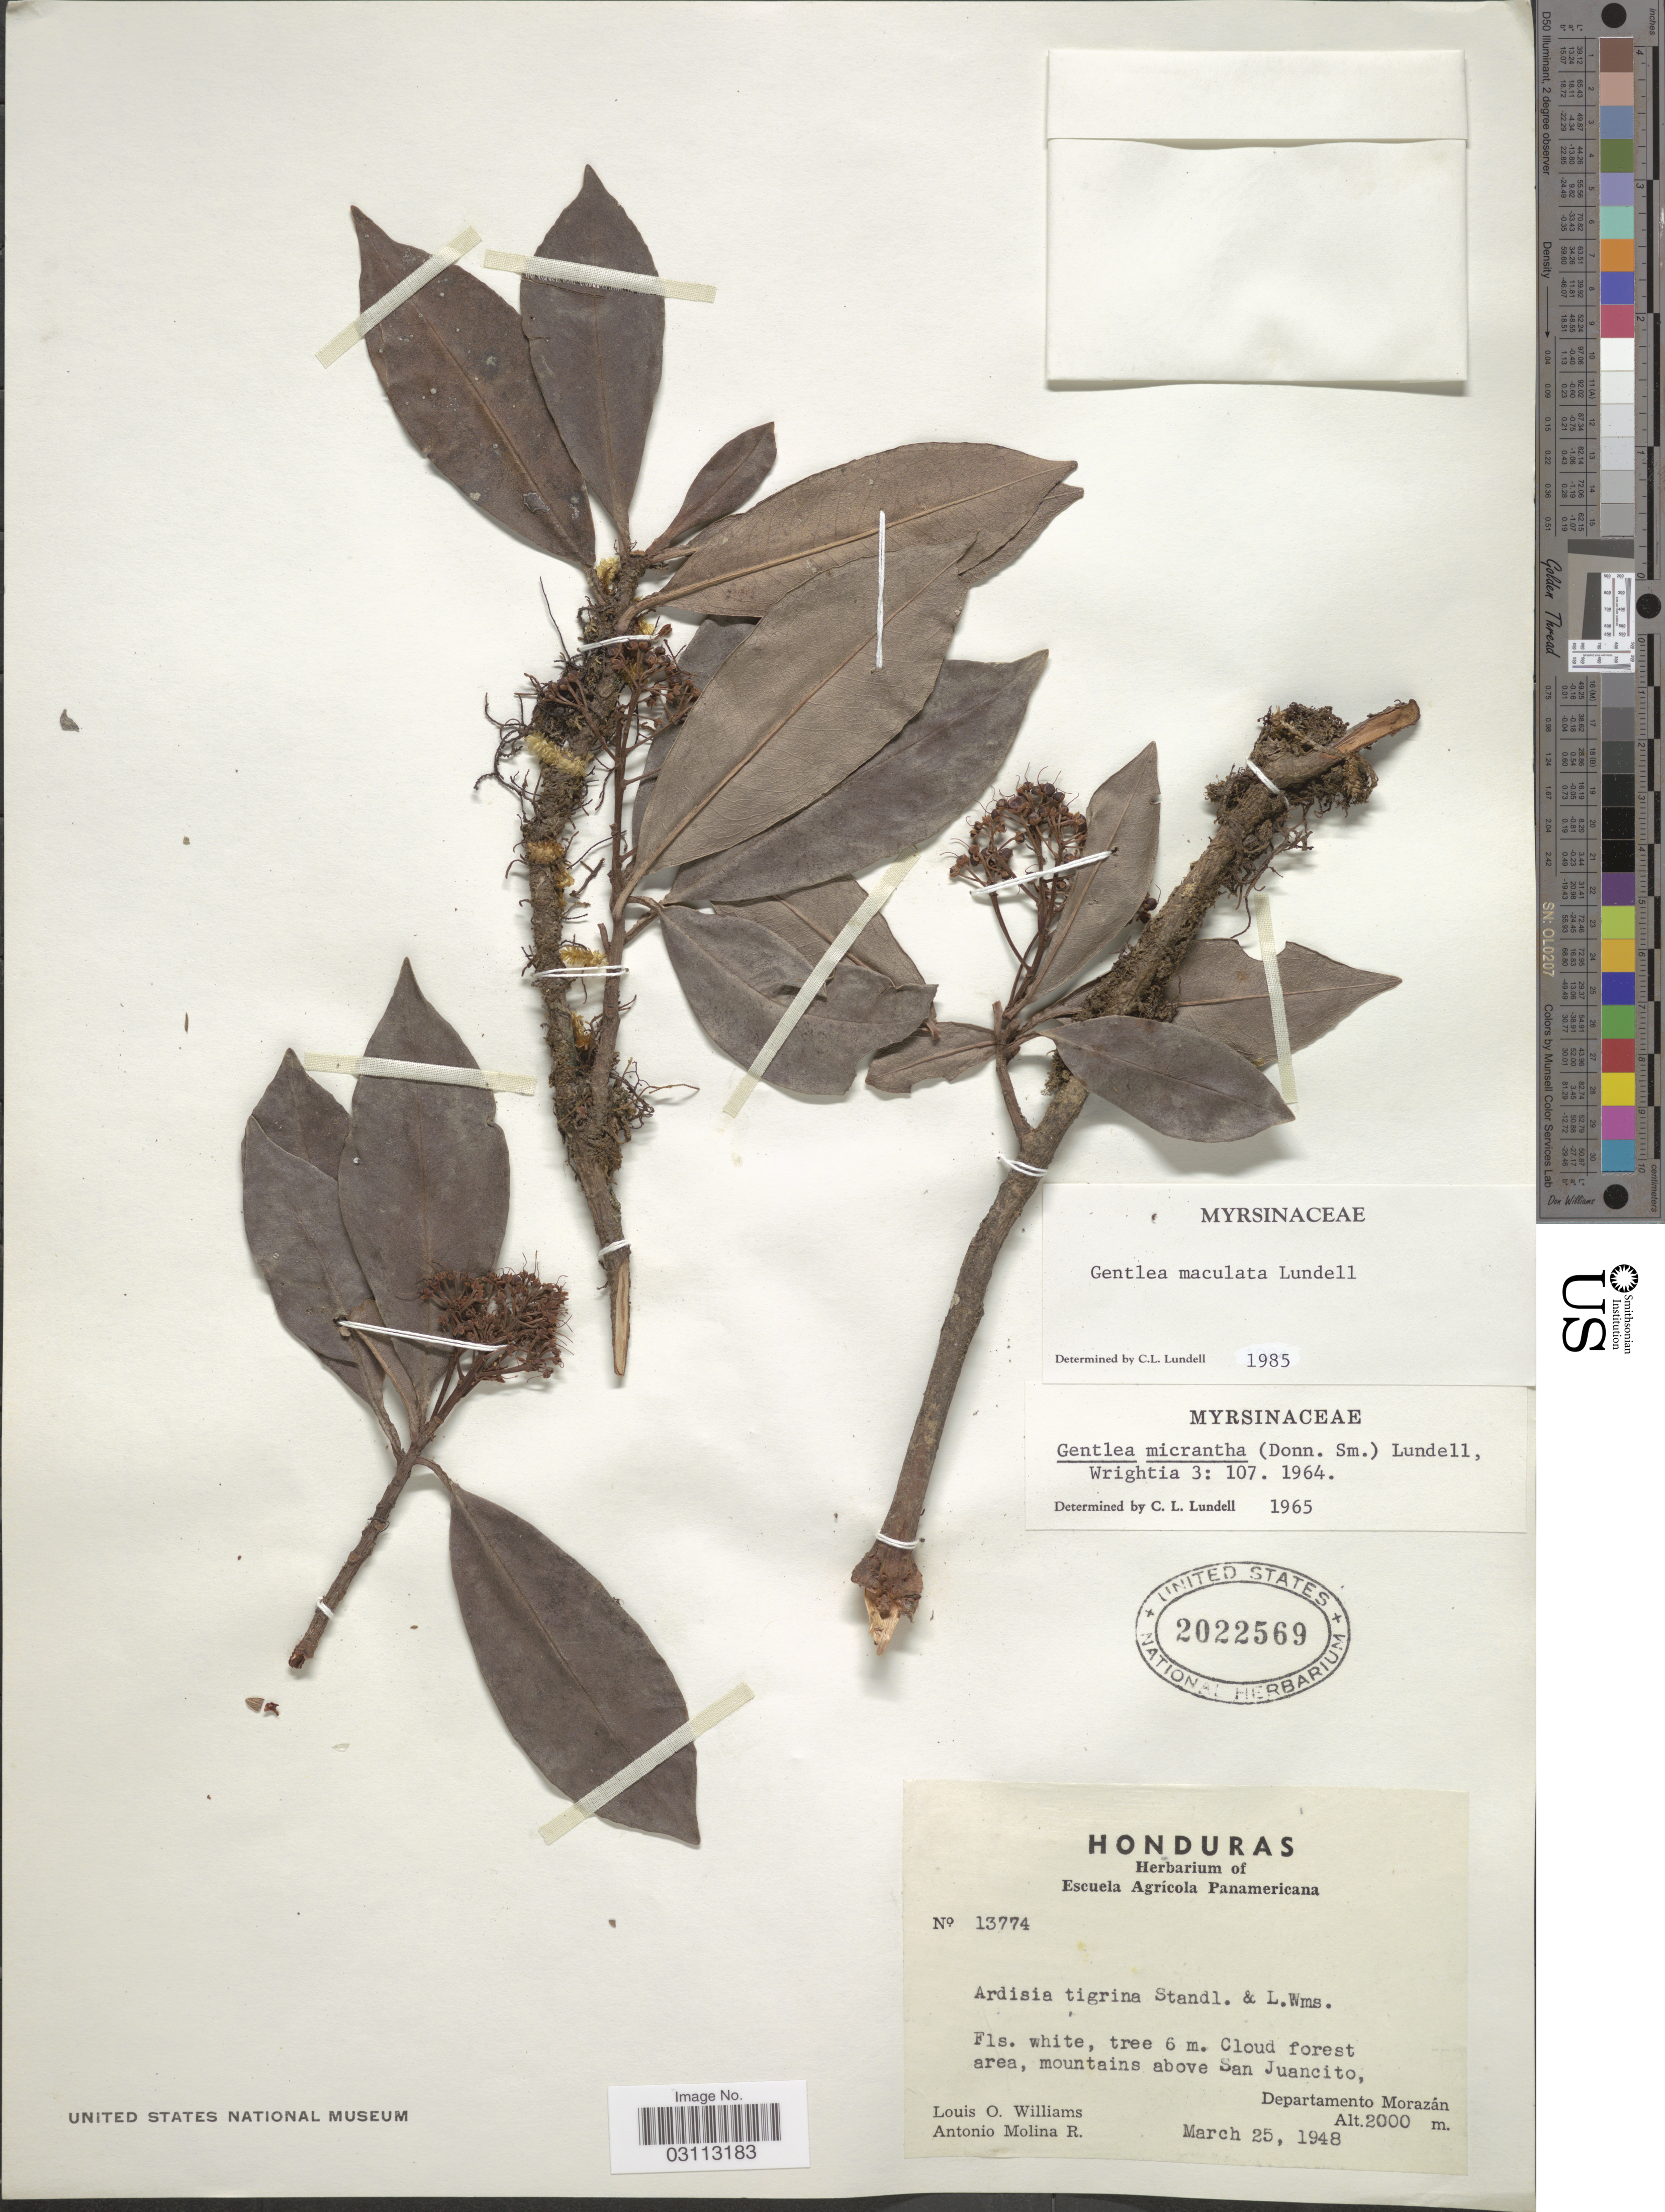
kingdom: Plantae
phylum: Tracheophyta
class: Magnoliopsida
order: Ericales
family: Primulaceae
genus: Gentlea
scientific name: Gentlea micranthera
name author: (Donn. Sm.) Lundell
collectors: L. O. Williams & A. Molina R.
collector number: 13774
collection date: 1948-03-25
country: Honduras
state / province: Fco. Morazán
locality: Mountains above San Juancito, Departamento Morazán.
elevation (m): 2000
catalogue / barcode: US 2022569